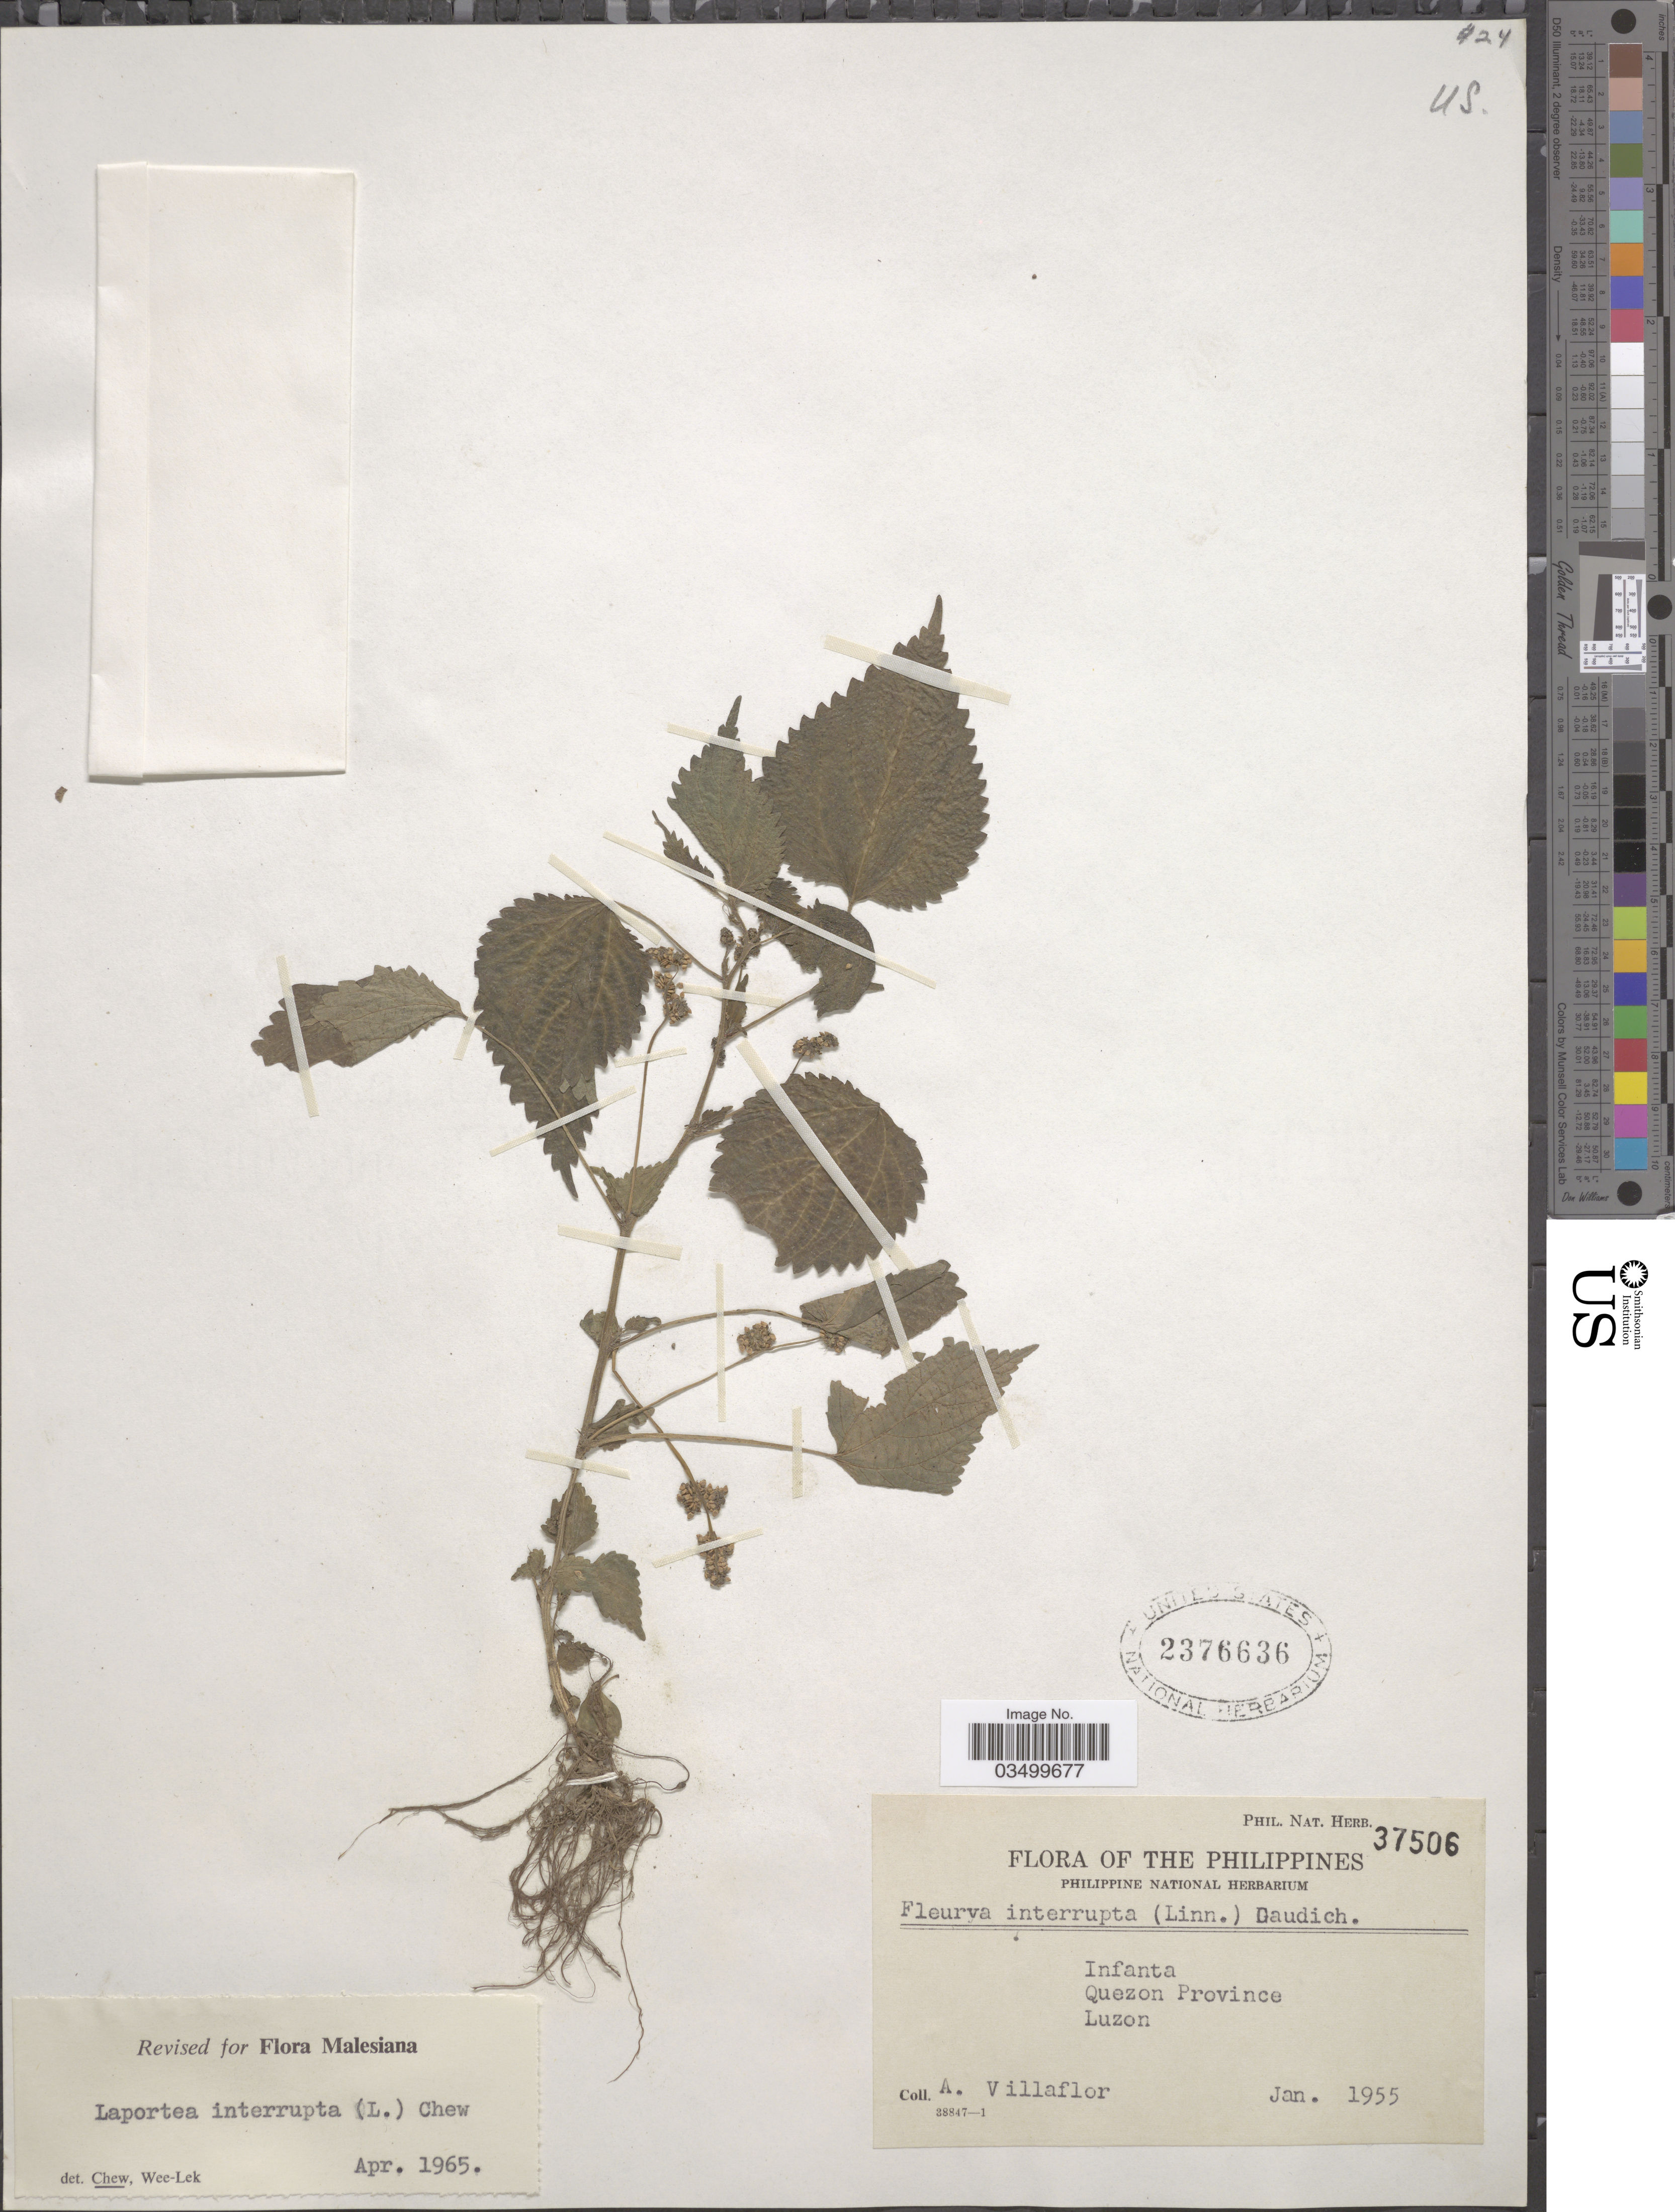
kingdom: Plantae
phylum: Tracheophyta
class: Magnoliopsida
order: Rosales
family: Urticaceae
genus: Laportea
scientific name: Laportea interrupta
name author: (L.) Chew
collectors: A. Villaflor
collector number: Phil. Nat. Herb. 37506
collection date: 1955-01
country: Philippines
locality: Infanta. Quezon Province. Luzon.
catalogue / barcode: US 2376636